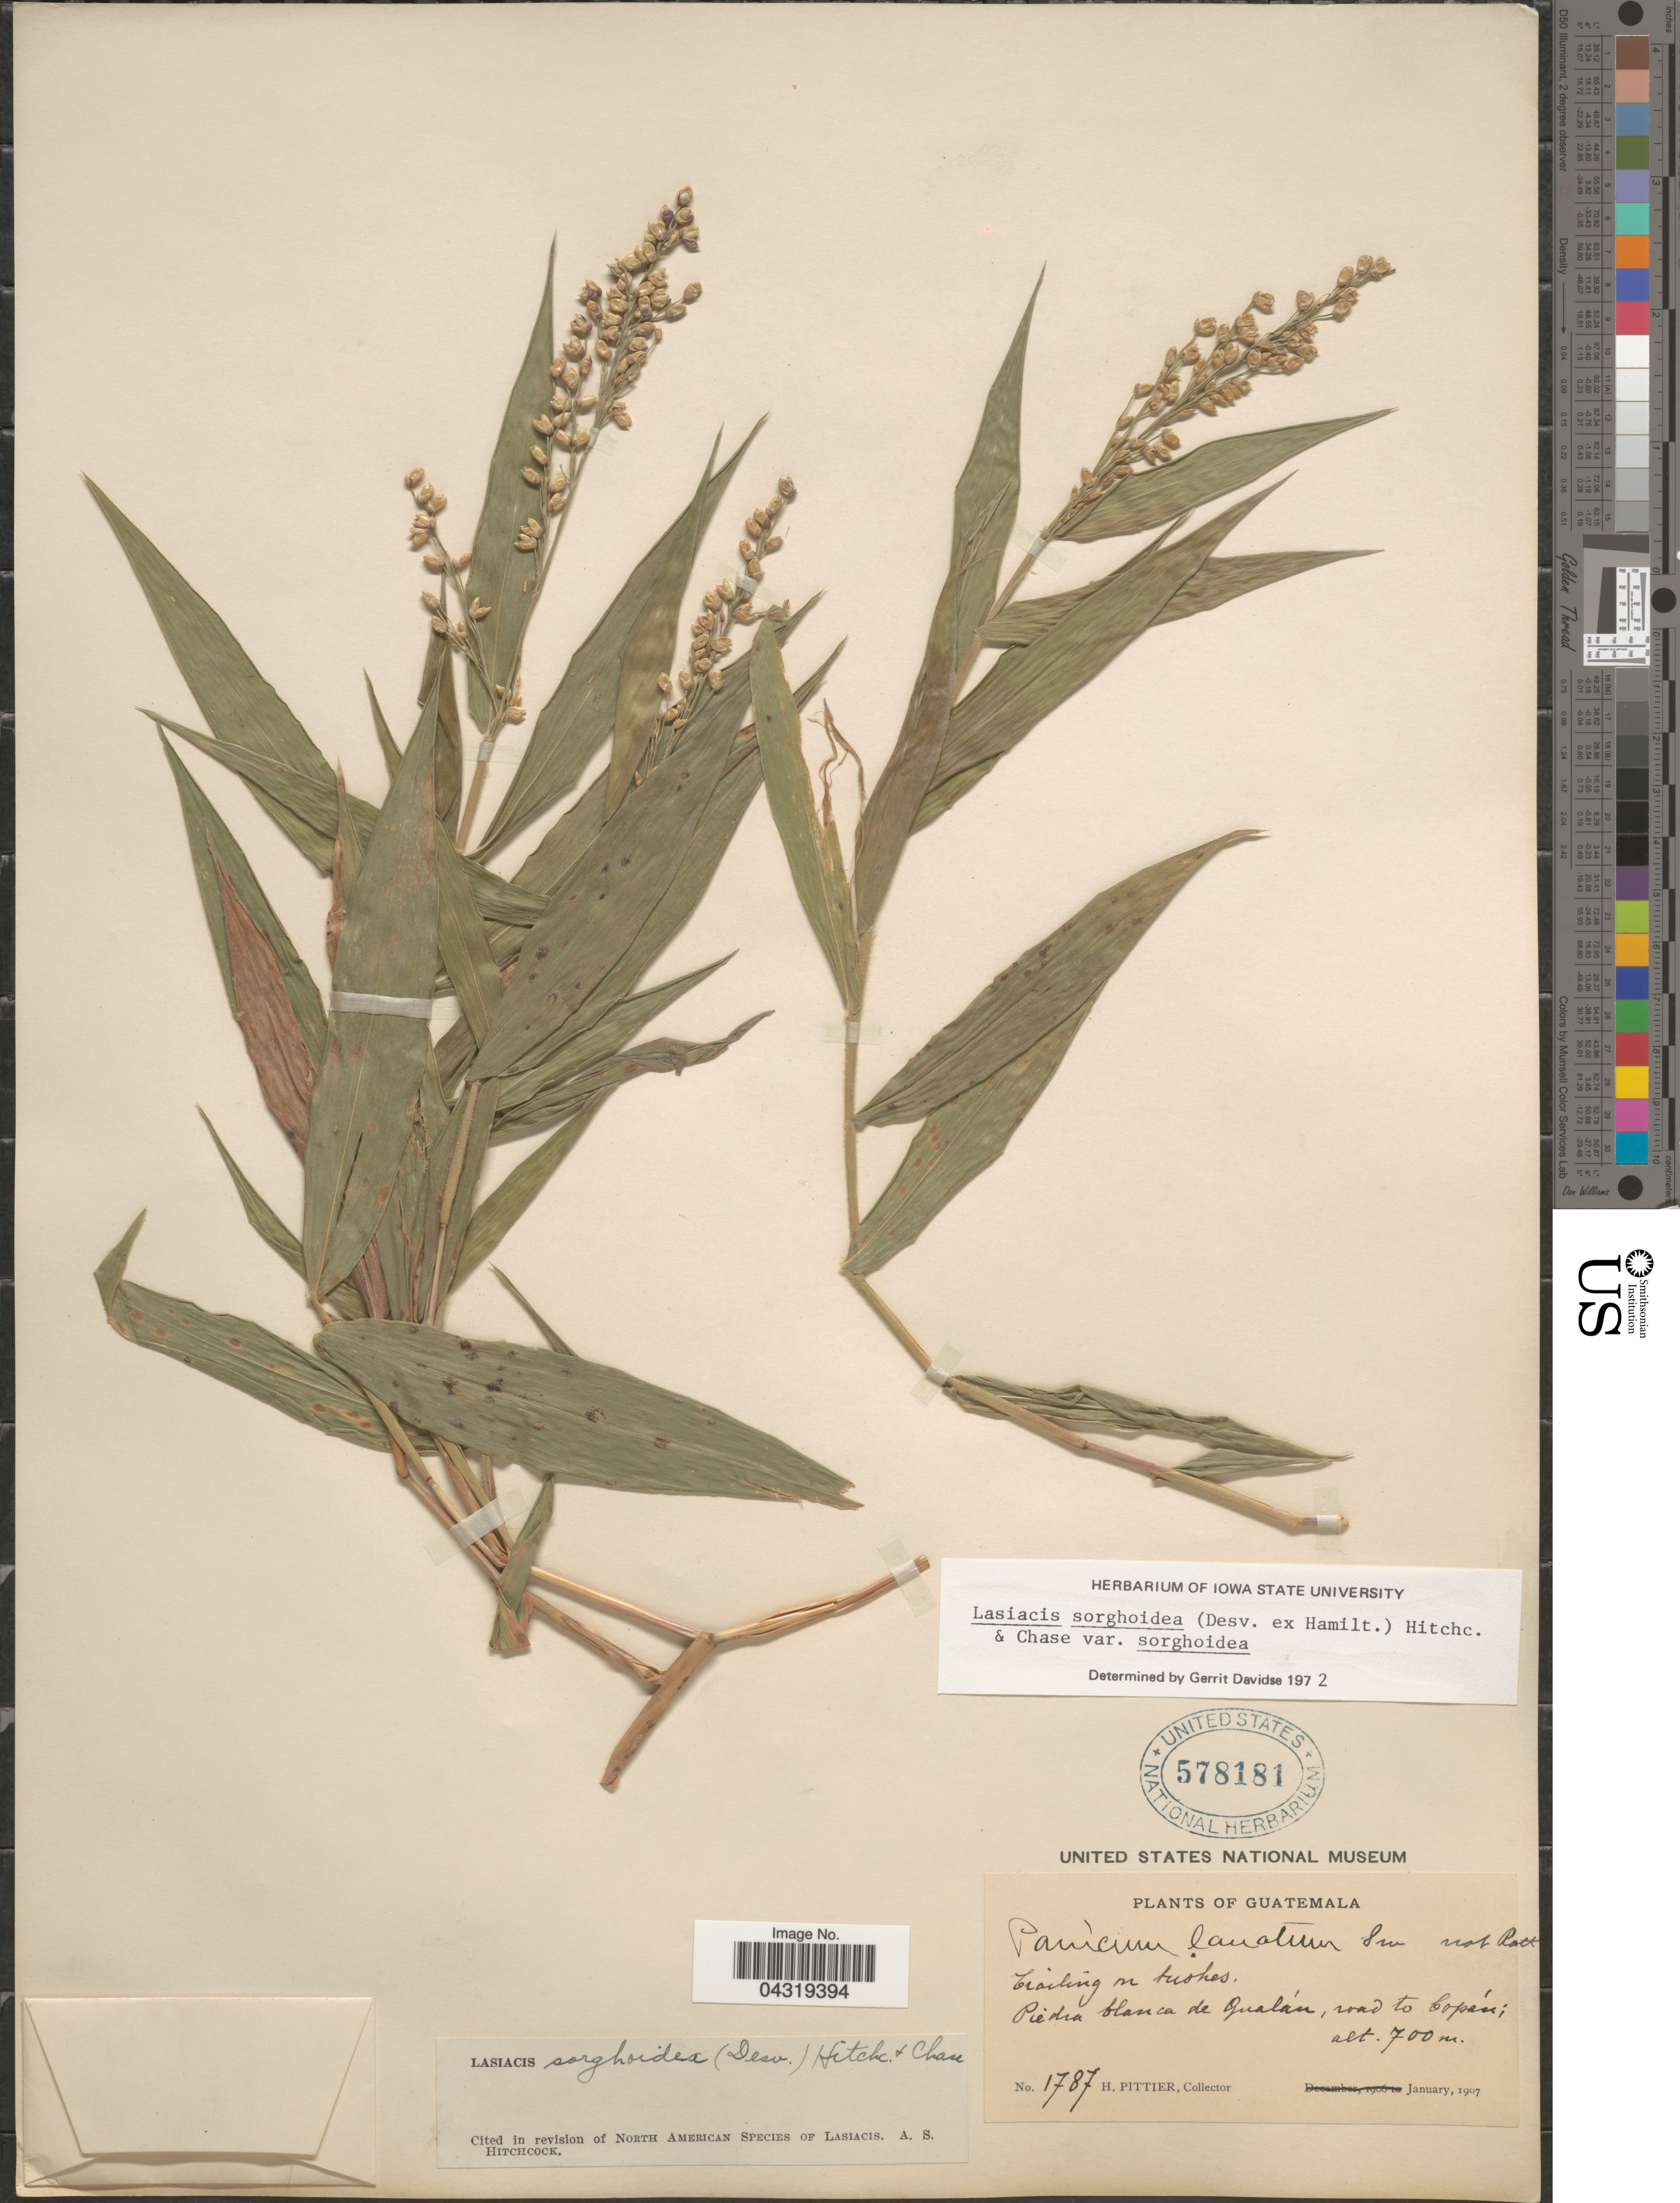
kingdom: Plantae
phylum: Tracheophyta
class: Liliopsida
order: Poales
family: Poaceae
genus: Lasiacis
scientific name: Lasiacis sorghoidea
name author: (Desv. ex Ham.) Hitchc. & Chase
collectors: H. F. Pittier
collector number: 1787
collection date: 1907-01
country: Guatemala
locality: Trailing in bushes. Piedra blanca de Gualán, road to Copán.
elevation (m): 700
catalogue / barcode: US 578181